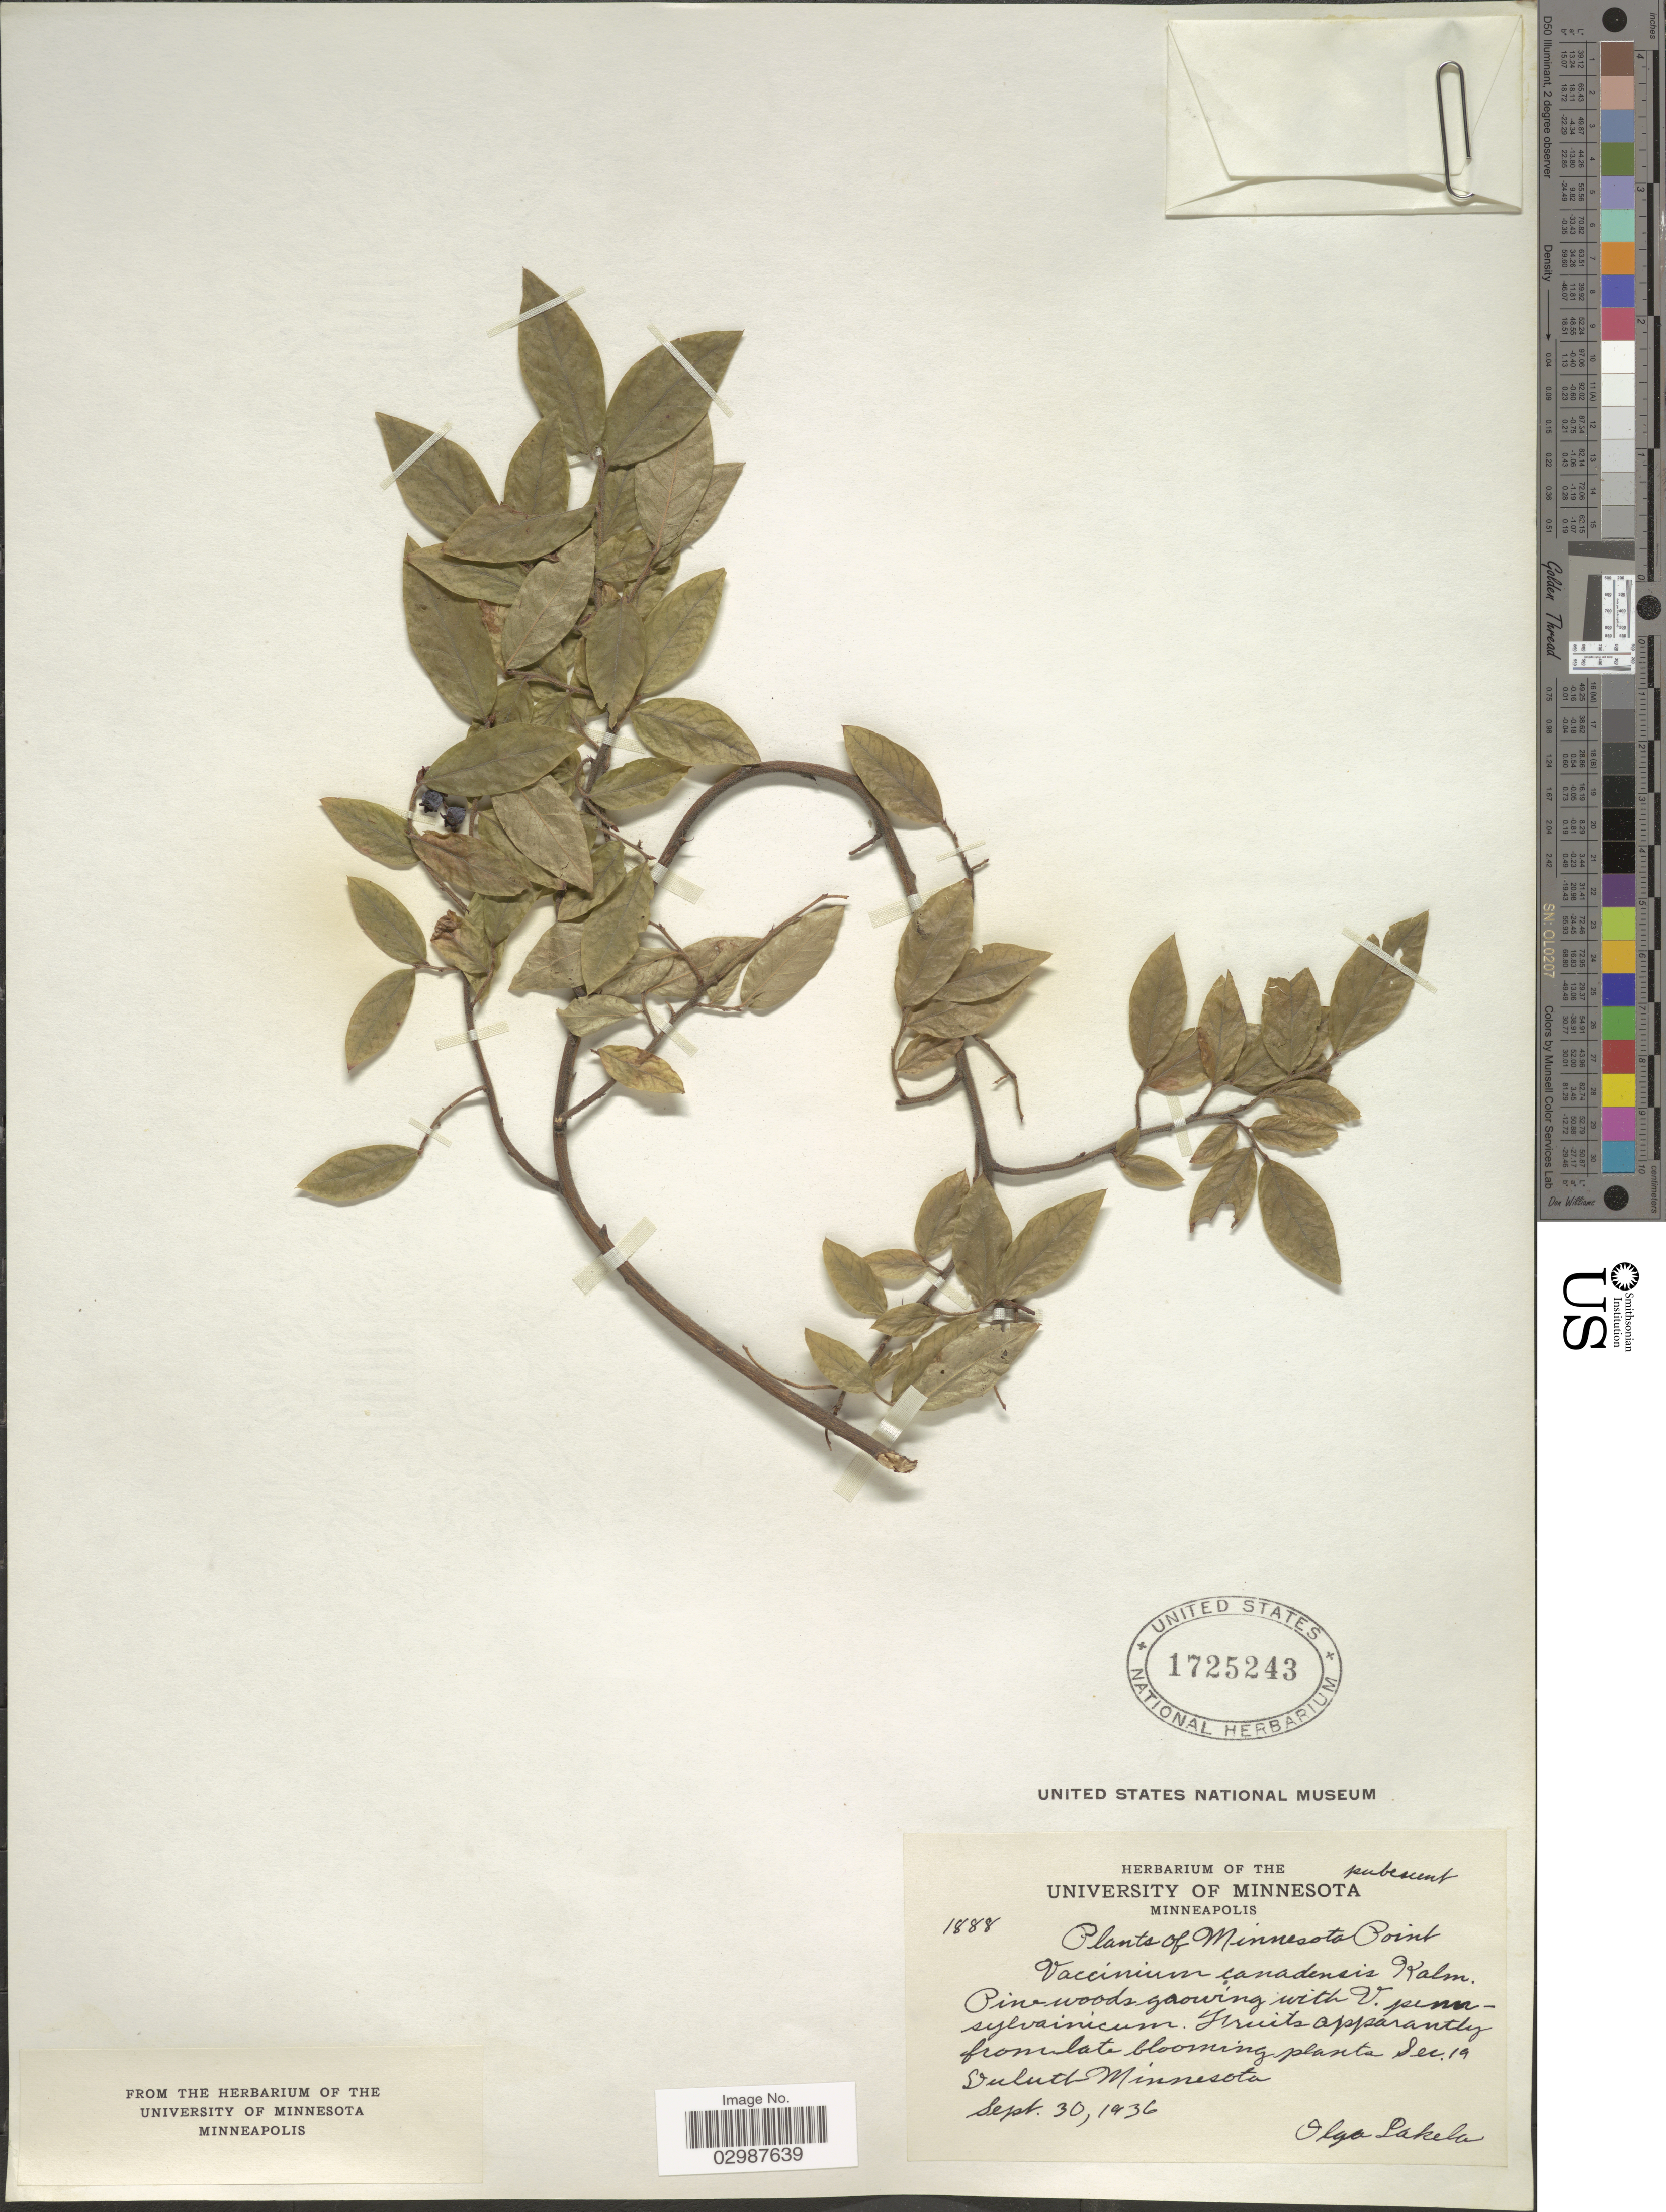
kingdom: Plantae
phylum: Tracheophyta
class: Magnoliopsida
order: Ericales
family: Ericaceae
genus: Vaccinium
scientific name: Vaccinium canadense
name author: Kalm ex Richardson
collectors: O. K. Lakela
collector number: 1888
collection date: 1936-09-30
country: United States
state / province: Minnesota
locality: Minnesota Point. Sec. 19. Duluth.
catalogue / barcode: US 1725243